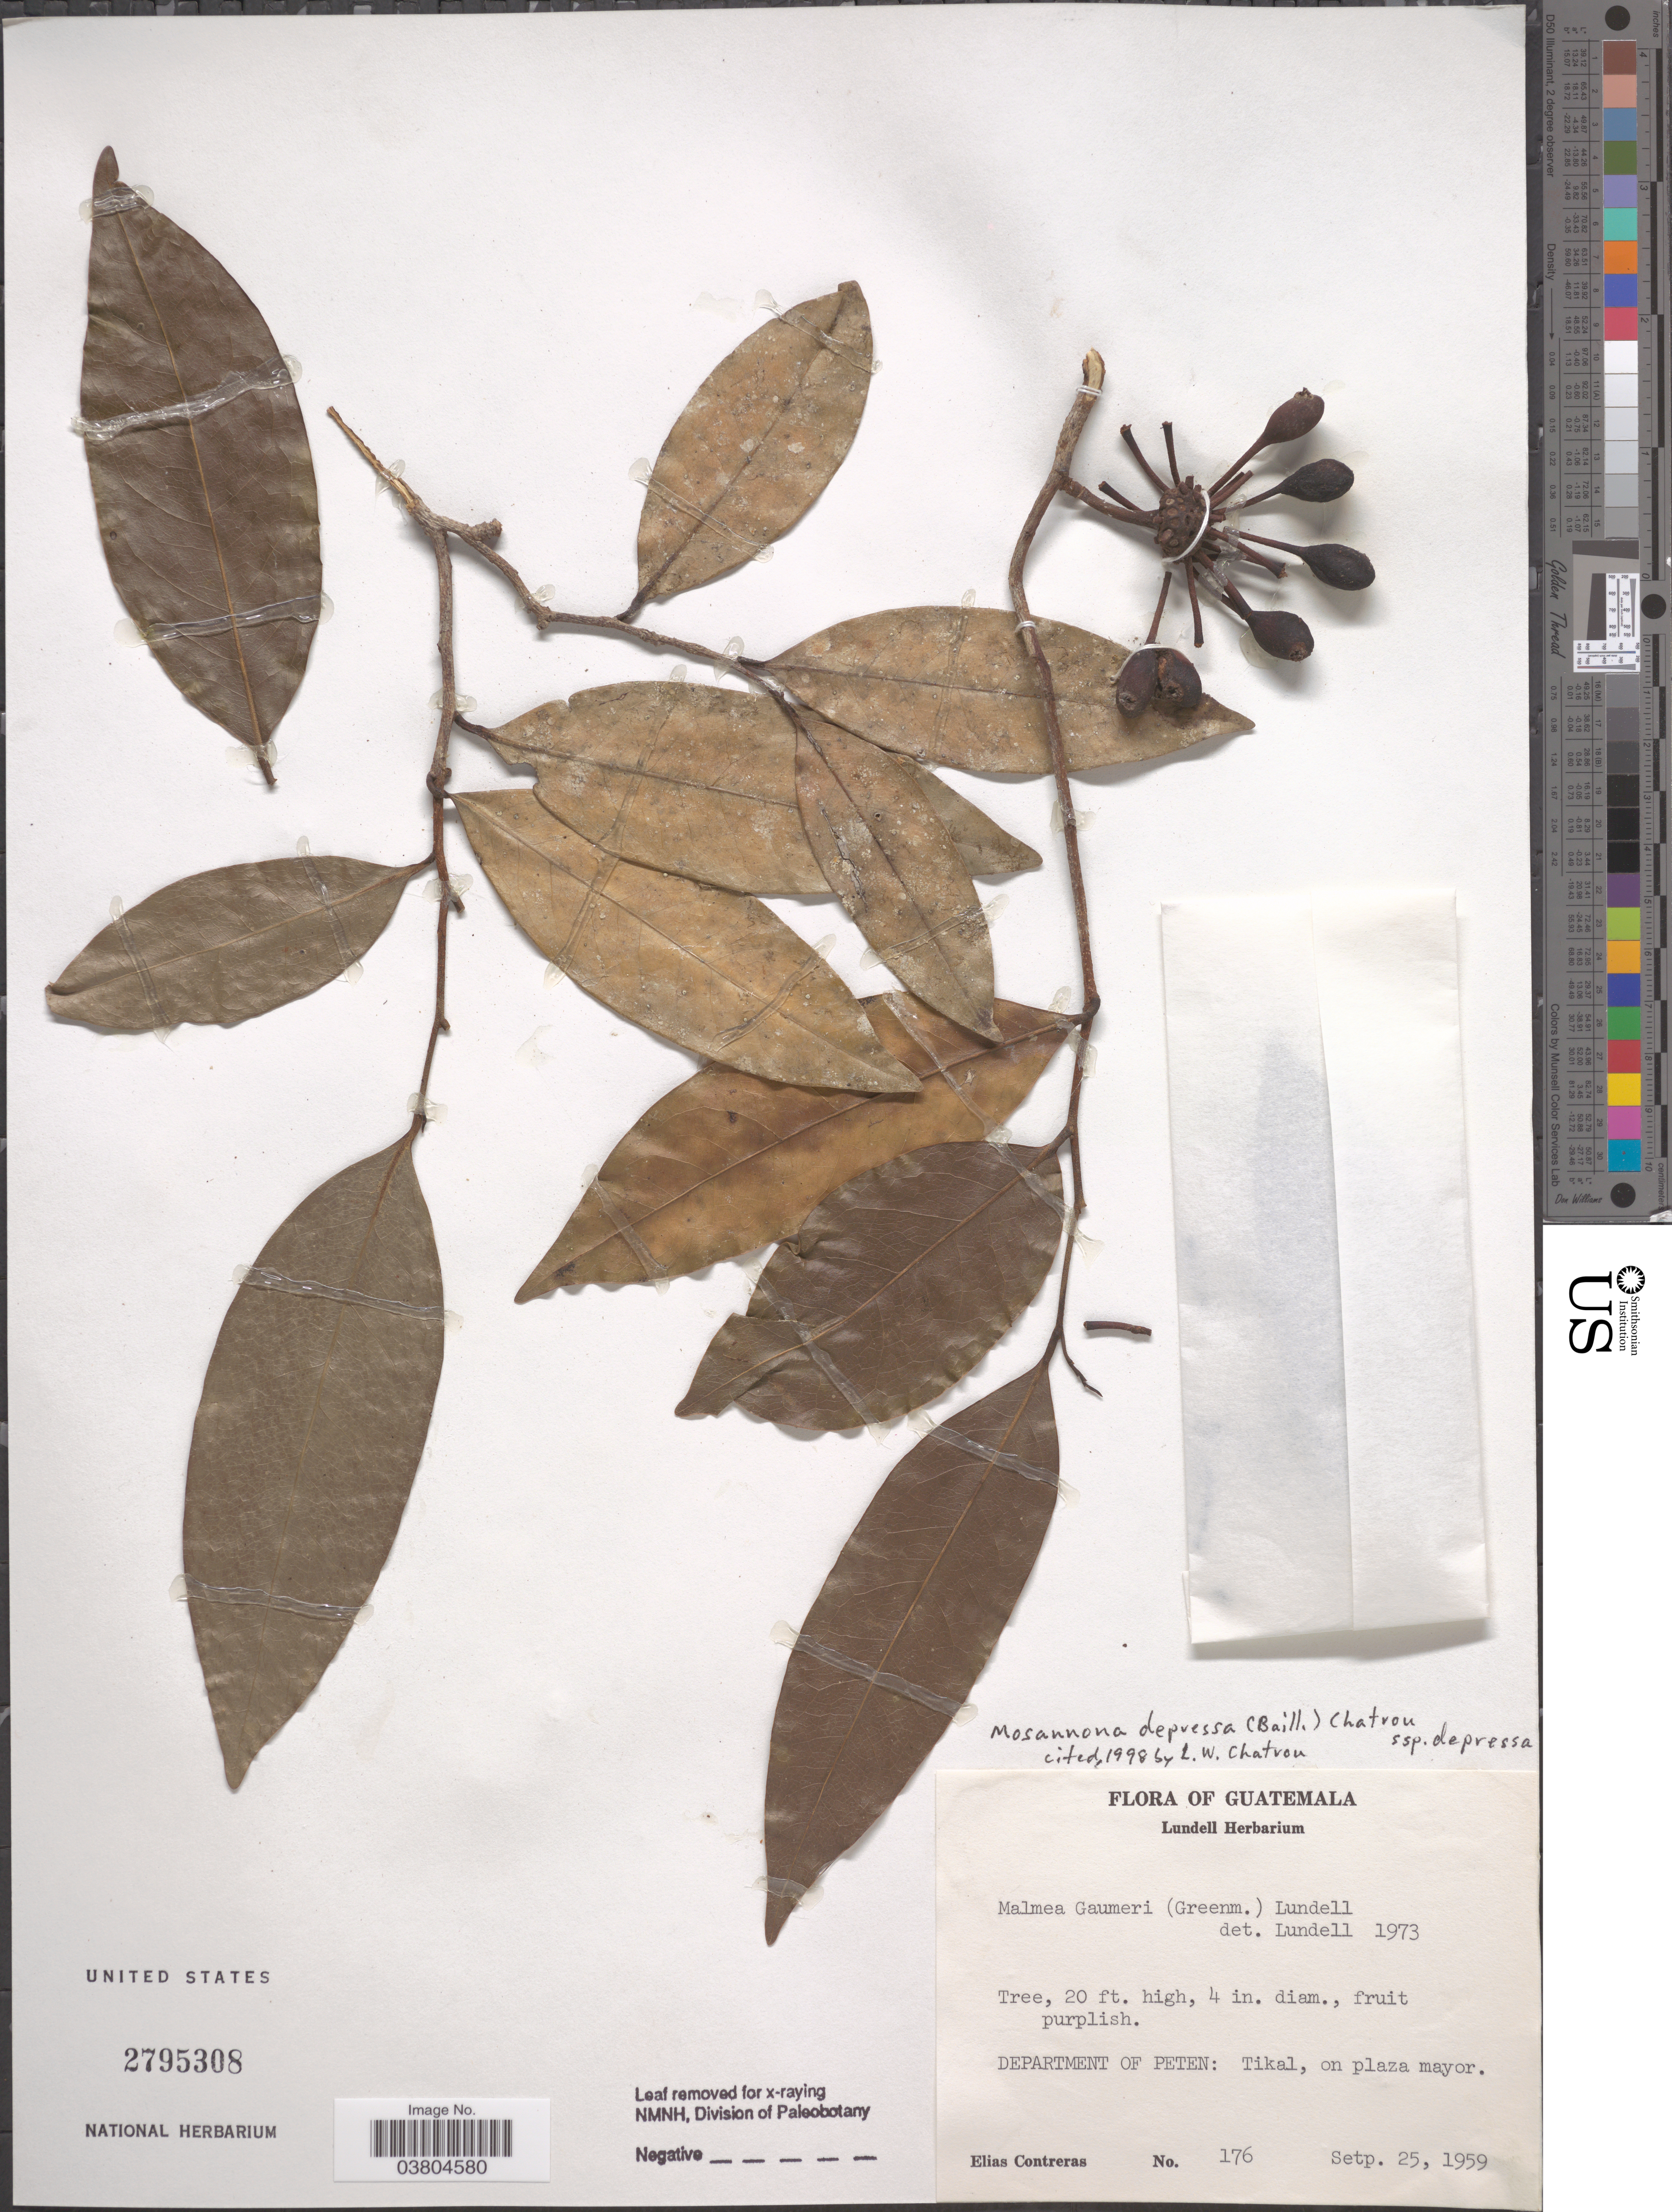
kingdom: Plantae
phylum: Tracheophyta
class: Magnoliopsida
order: Magnoliales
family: Annonaceae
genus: Mosannona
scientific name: Mosannona depressa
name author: (Baill.) Chatrou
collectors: E. Contreras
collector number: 176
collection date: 1959-09-25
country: Guatemala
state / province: El Peten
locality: Department of Peten: Tikal, on plaza mayor.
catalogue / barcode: US 2795308